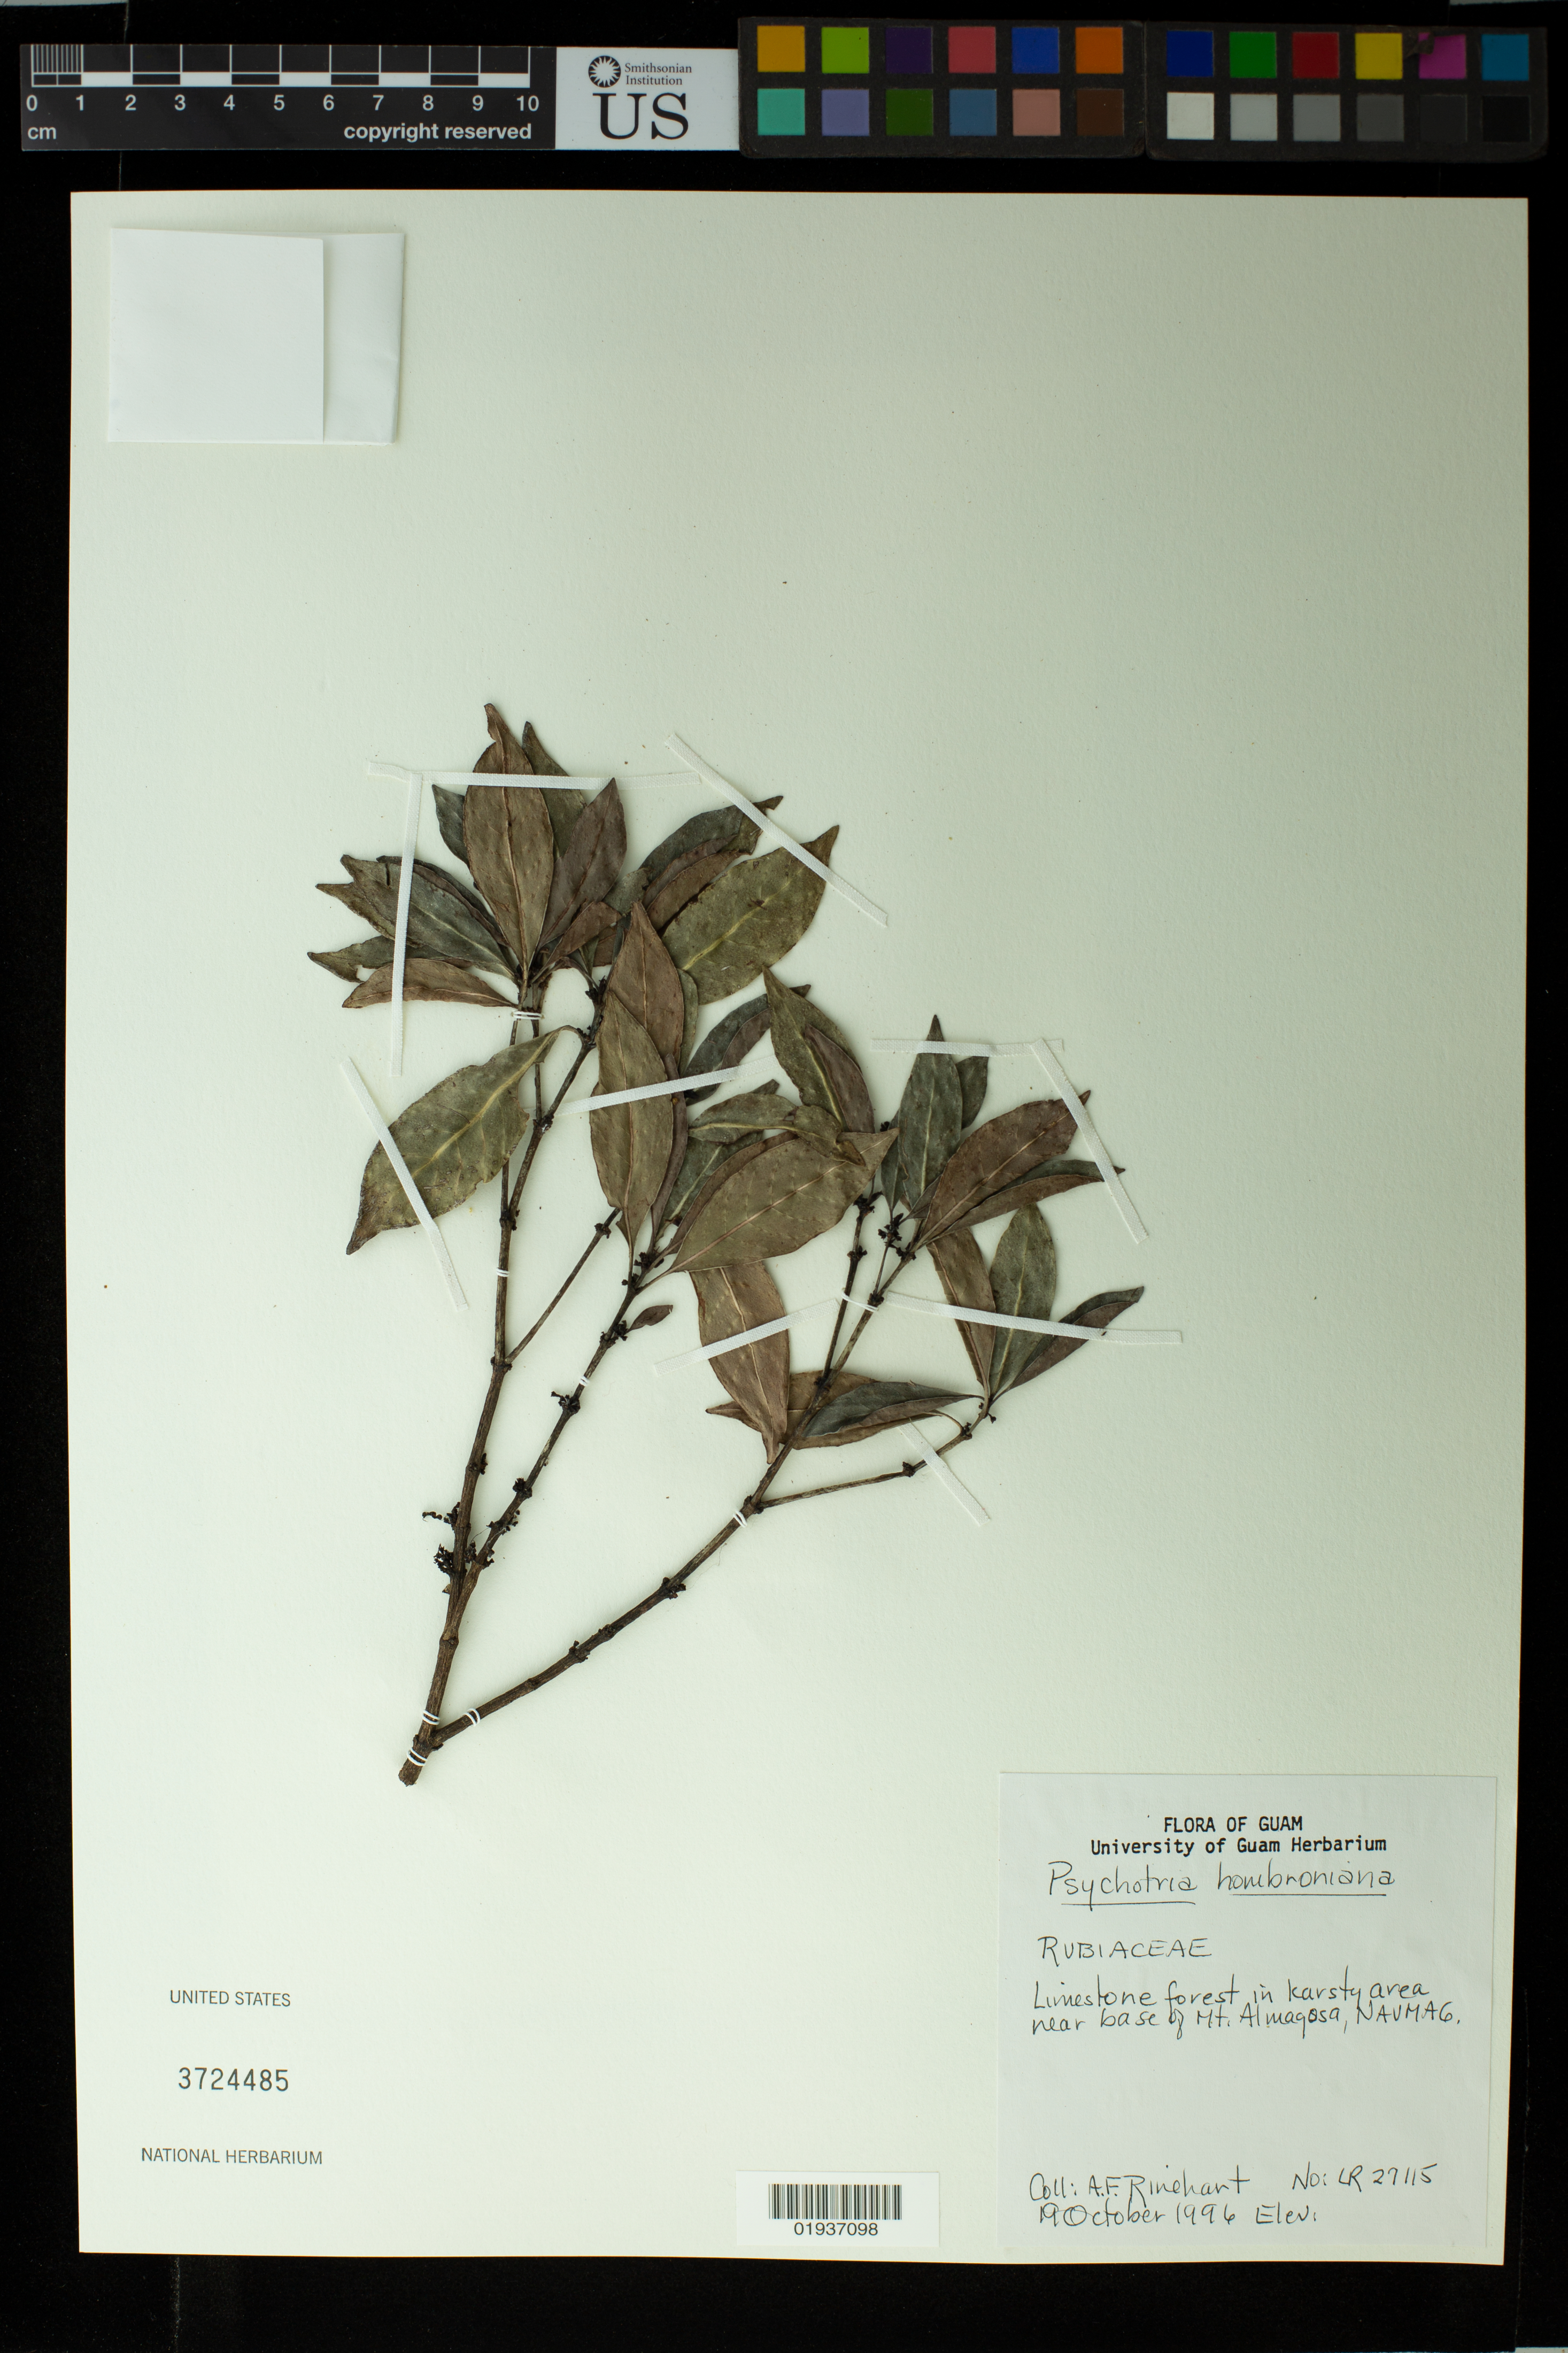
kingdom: Plantae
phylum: Tracheophyta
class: Magnoliopsida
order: Gentianales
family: Rubiaceae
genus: Psychotria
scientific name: Psychotria hombroniana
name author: (Baill.) Fosberg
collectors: A. Rinehart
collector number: LR27115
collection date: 1996-10-19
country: Guam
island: Guam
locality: Near base of Mt. Almagosa, NAVMA6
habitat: Limestone forest in karst area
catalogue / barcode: US 3724485